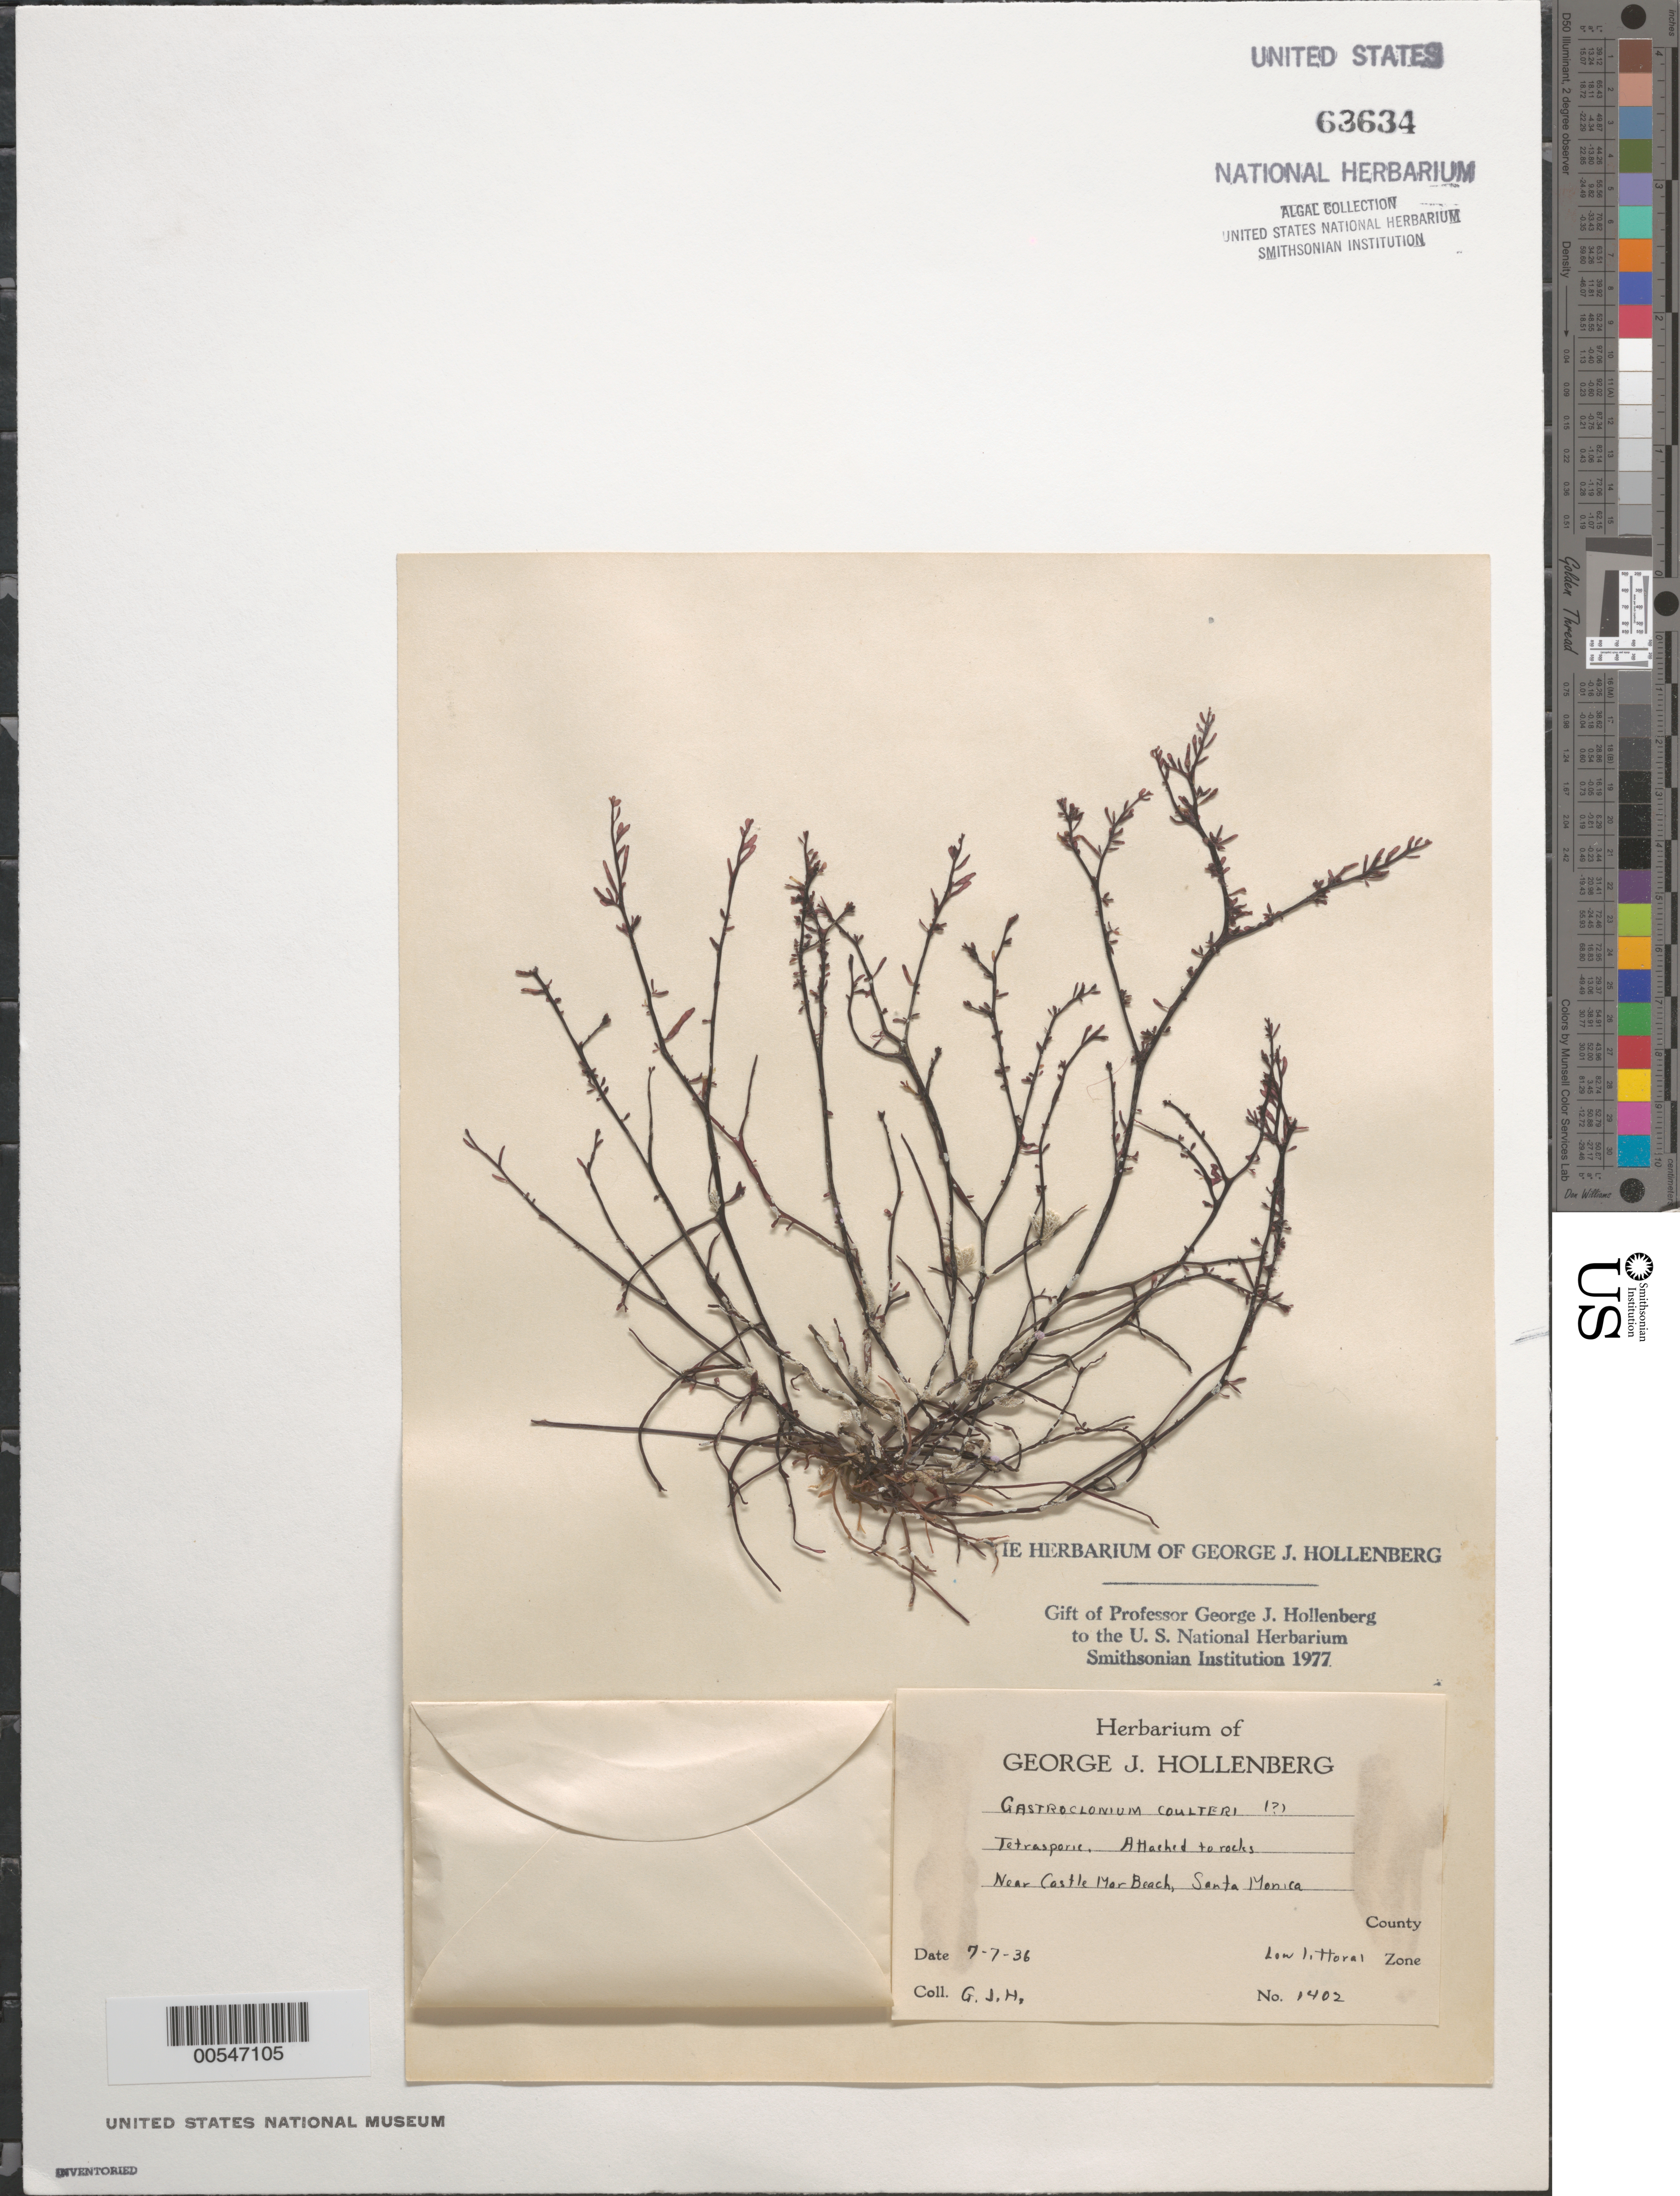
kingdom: Plantae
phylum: Rhodophyta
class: Florideophyceae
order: Rhodymeniales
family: Champiaceae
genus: Neogastroclonium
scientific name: Neogastroclonium subarticulatum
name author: (Turner) L. Le Gall et al.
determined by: Algae name updating Project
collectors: G. Hollenberg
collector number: GJH 1402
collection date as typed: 07 Jul 1936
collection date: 1936-07-07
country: United States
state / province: California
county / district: Los Angeles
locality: Santa Monica, near Castle Mar Beach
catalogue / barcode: US 63634